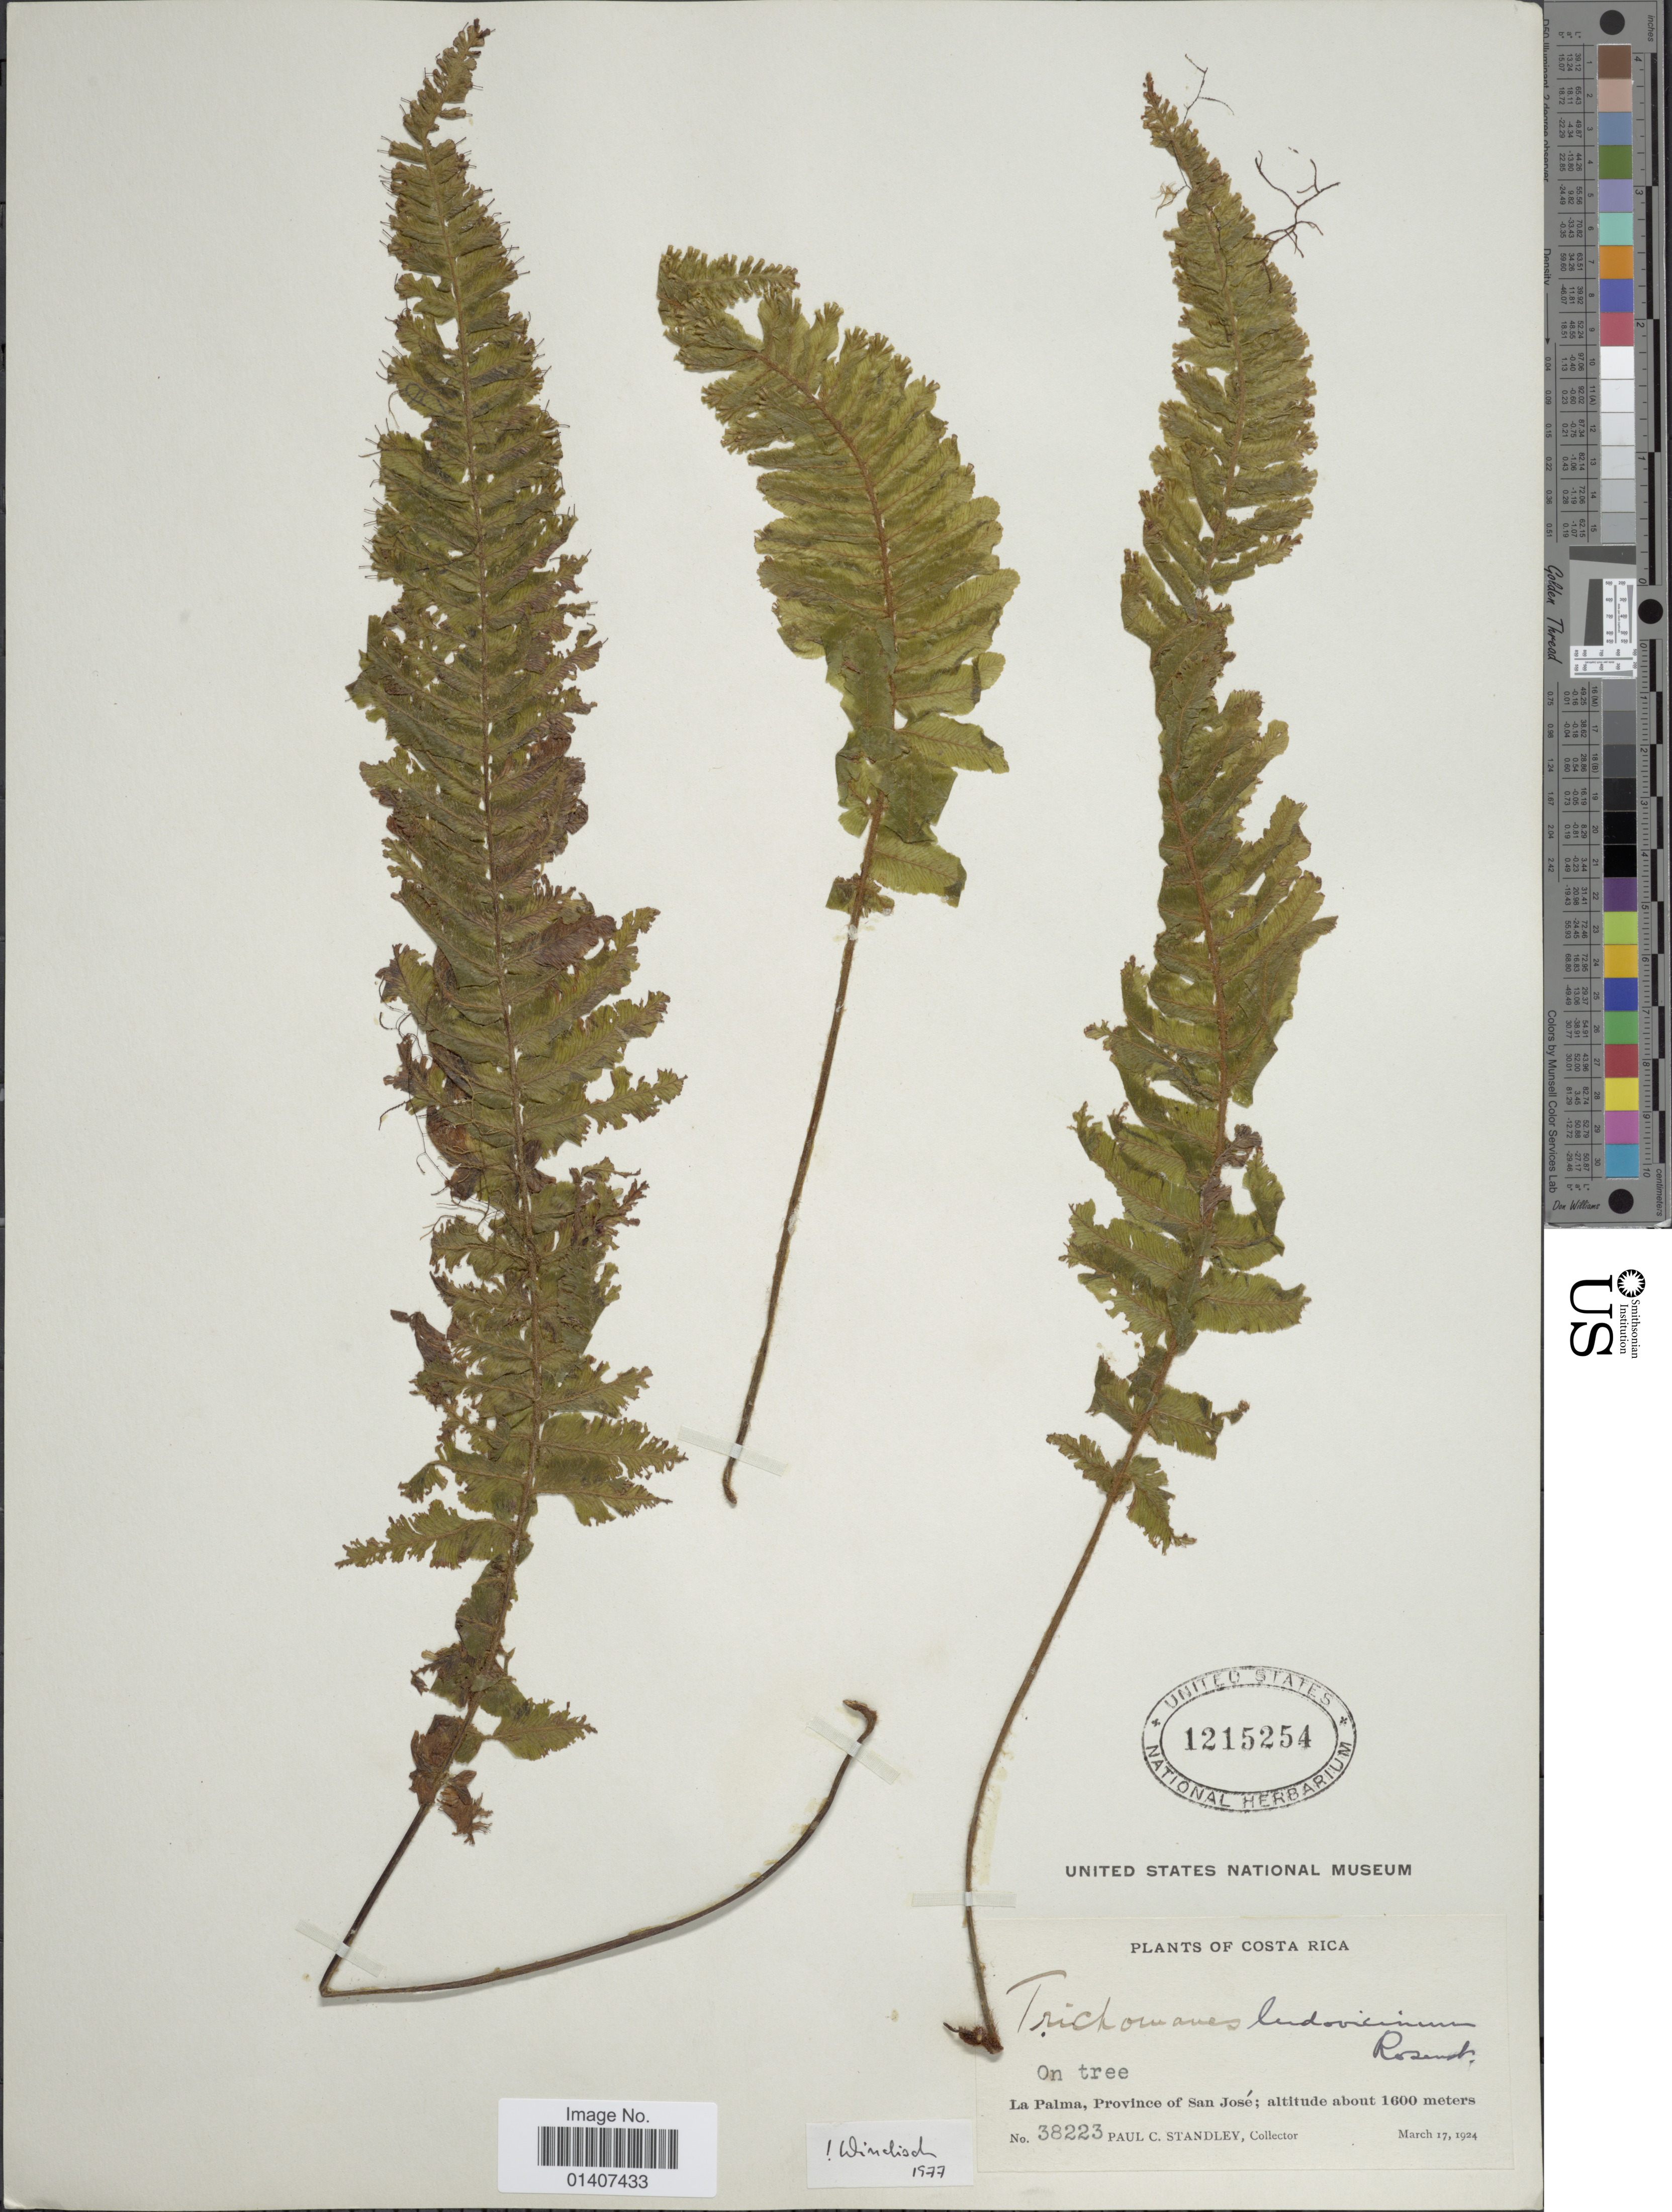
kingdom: Plantae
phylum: Tracheophyta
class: Polypodiopsida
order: Hymenophyllales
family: Hymenophyllaceae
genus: Trichomanes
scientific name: Trichomanes ludovicinum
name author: Rosenst.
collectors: P. C. Standley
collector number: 38223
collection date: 1924-03-17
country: Costa Rica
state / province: San José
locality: La Palma, province of San José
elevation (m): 1600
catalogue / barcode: US 1215254